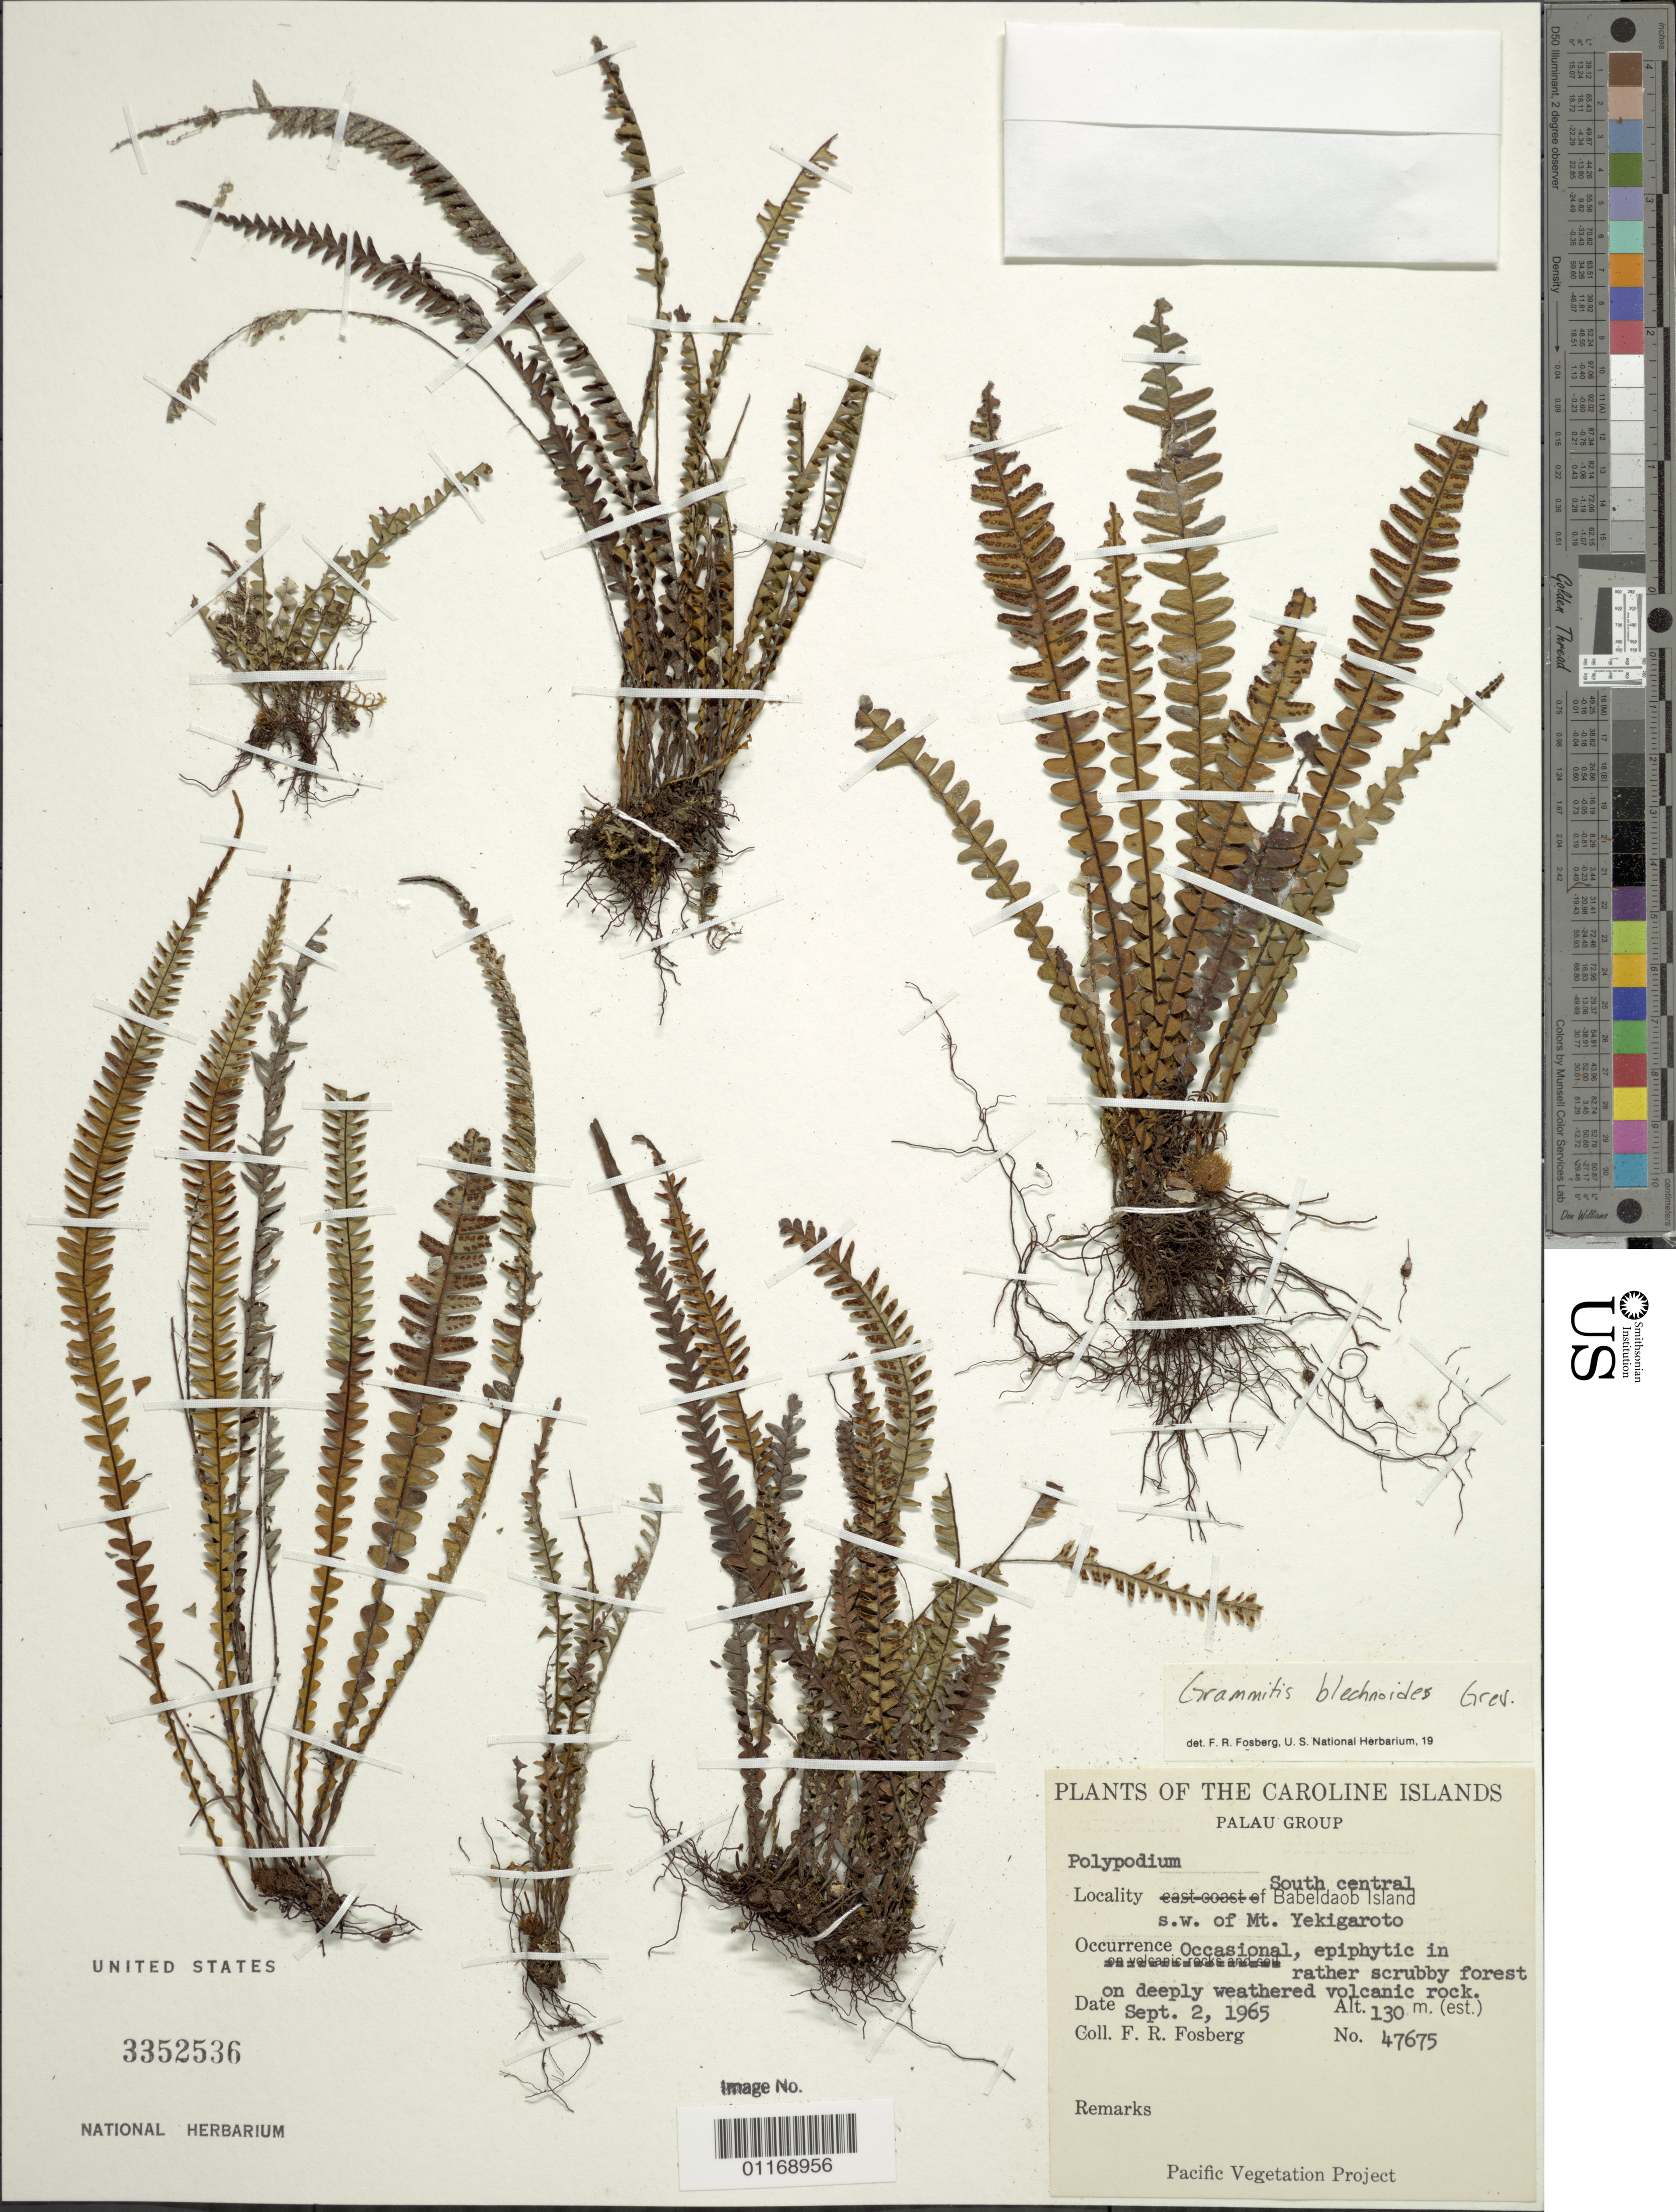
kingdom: Plantae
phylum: Tracheophyta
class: Polypodiopsida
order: Polypodiales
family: Polypodiaceae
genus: Ctenopterella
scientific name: Ctenopterella blechnoides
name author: (Grev.) Parris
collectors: F. R. Fosberg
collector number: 47675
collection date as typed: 02 Sep 1965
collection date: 1965-09-02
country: Palau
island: Babeldaob [Babelthuap]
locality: South center of island, SW of Mt. Yekigaroto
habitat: Rather scrubby forest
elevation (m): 130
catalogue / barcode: US 3352536